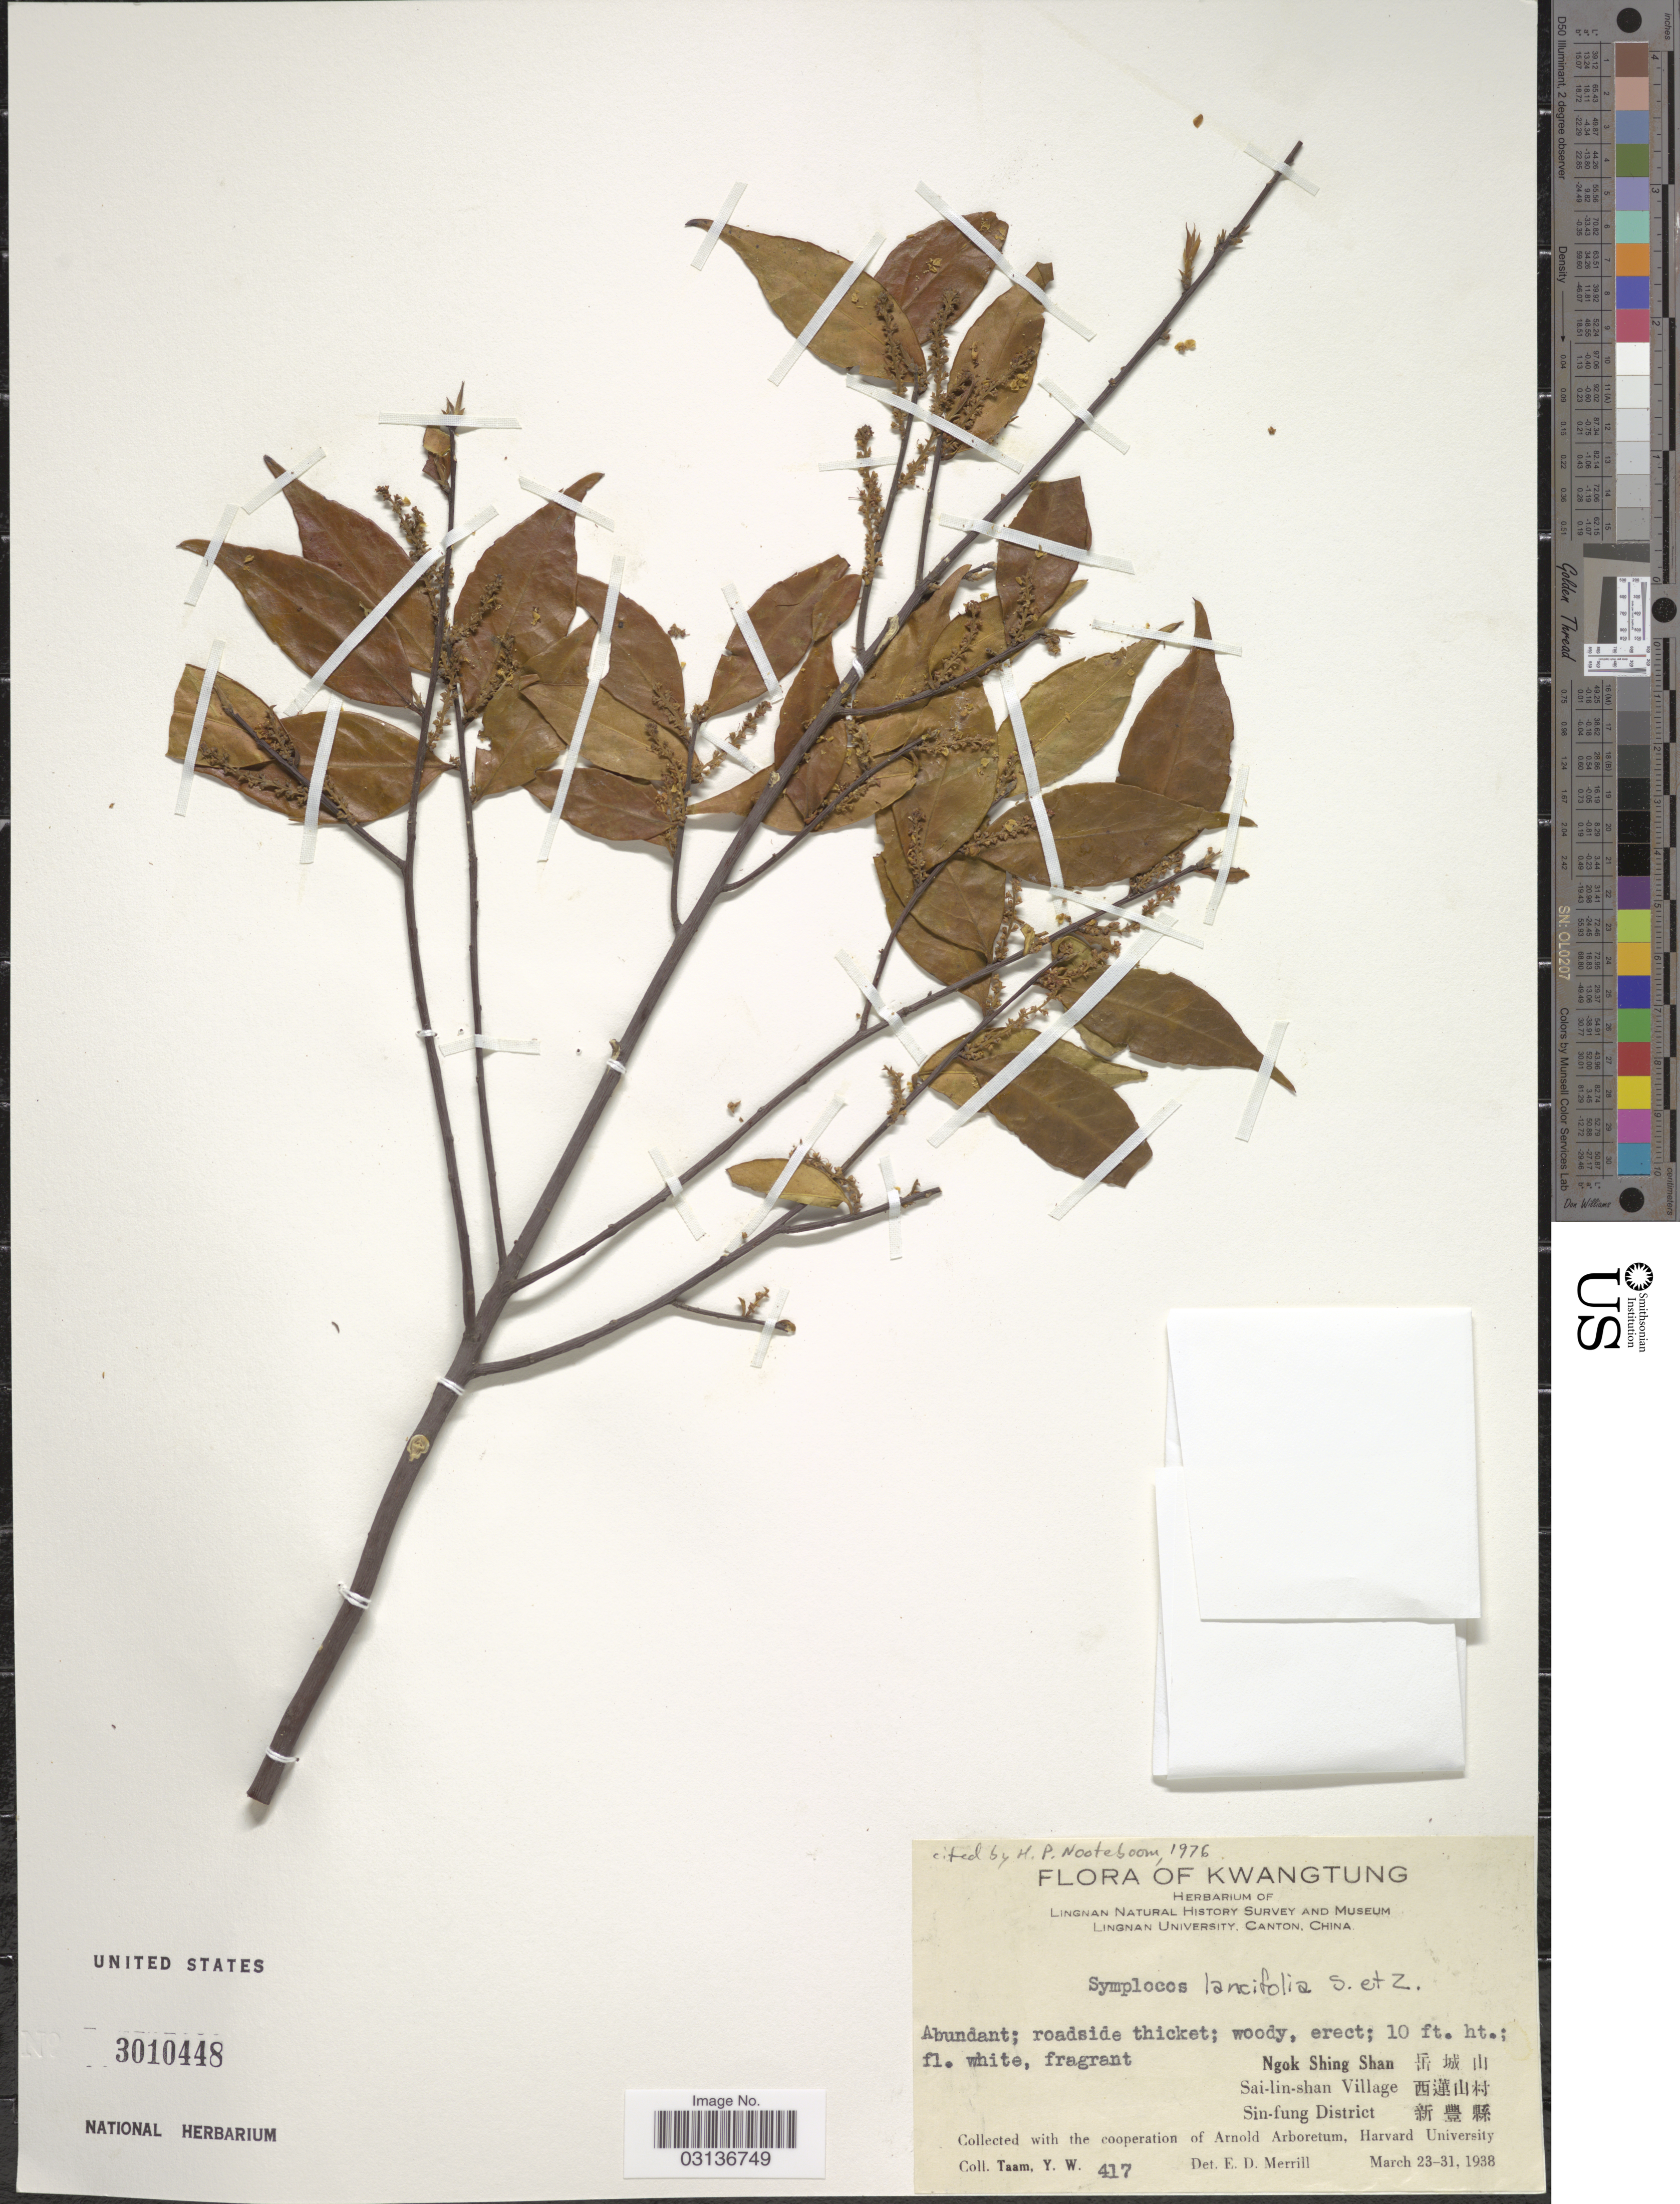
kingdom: Plantae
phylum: Tracheophyta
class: Magnoliopsida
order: Ericales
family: Symplocaceae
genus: Symplocos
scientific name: Symplocos lancifolia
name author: Siebert & Zucc.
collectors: Y. W. Taam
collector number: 417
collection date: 1938-03-23/1938-03-31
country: China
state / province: Guangdong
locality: Kwatung.Ngok Shing Shan Sai-lin-shan Village Sin-fung District .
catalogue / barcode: US 3010448